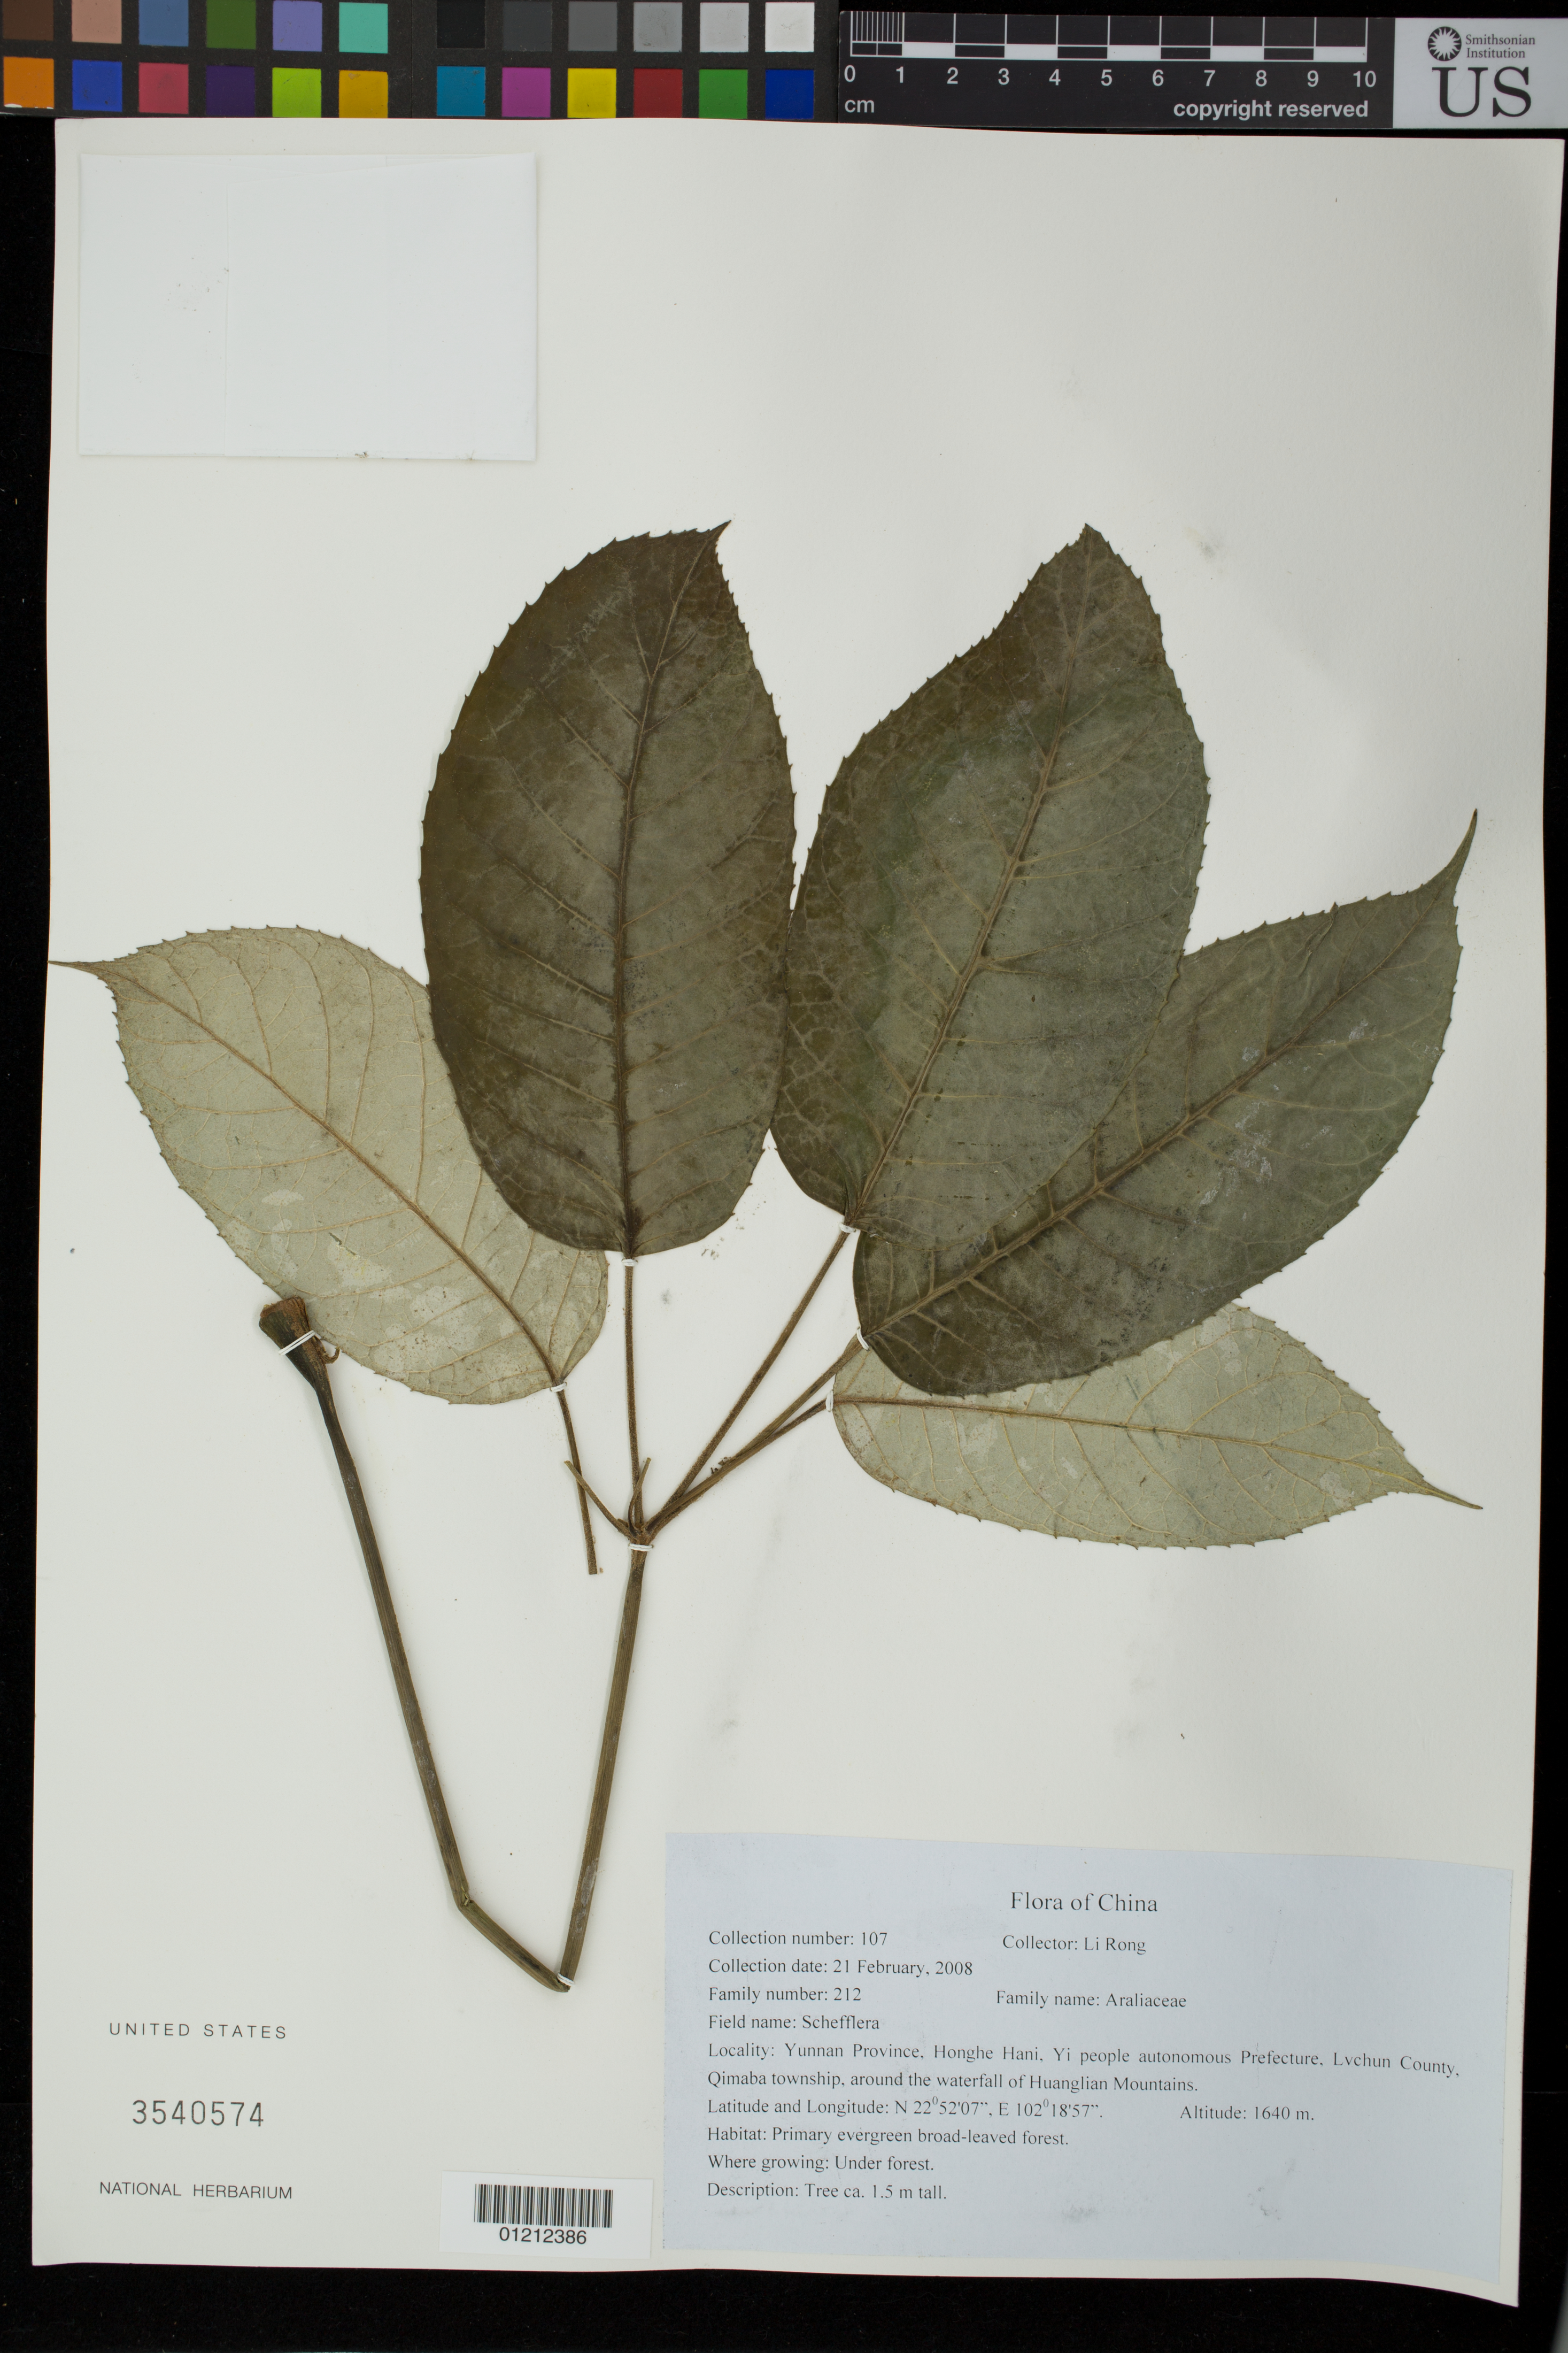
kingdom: Plantae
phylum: Tracheophyta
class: Magnoliopsida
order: Apiales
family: Araliaceae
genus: Schefflera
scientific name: Schefflera sp.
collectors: R. Li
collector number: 107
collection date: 2008-02-21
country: China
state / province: Yunnan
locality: Qimaba township, around the waterfall of Huanglian Mountains. Honghe Hani,Yi people autonomous Prefecture, Lvchun County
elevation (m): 1640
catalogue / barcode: US 3540574